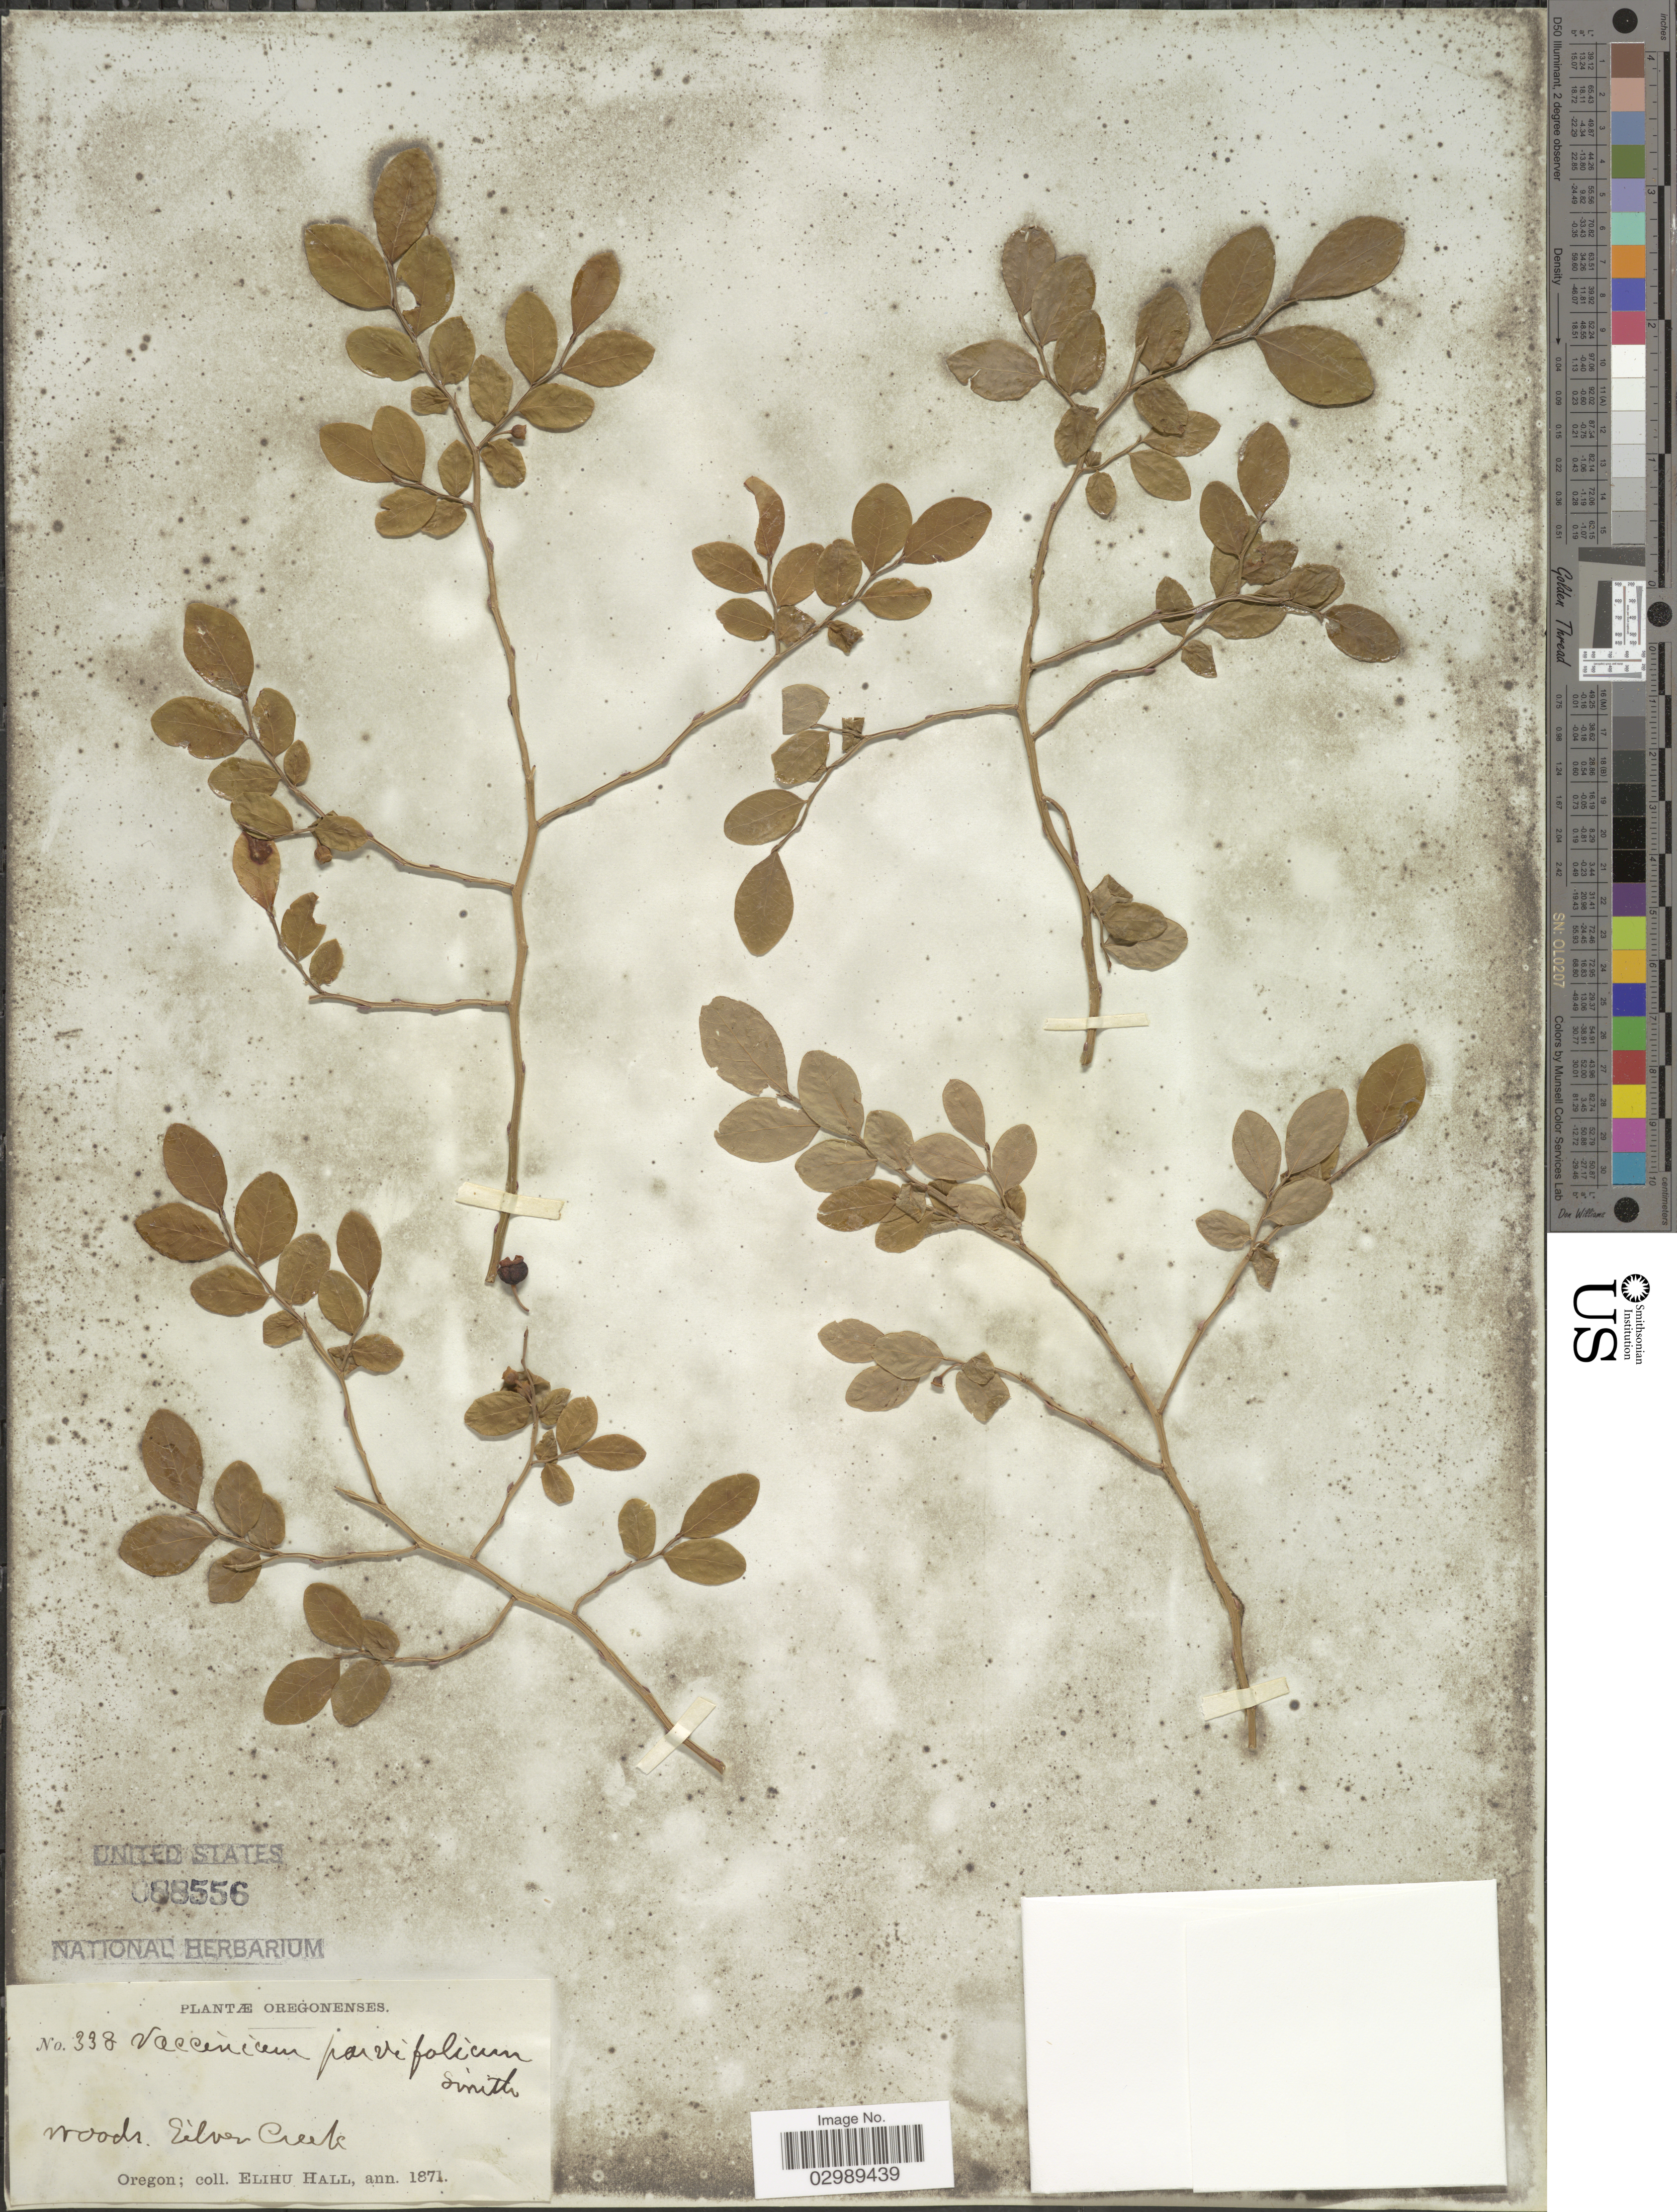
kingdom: Plantae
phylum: Tracheophyta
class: Magnoliopsida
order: Ericales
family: Ericaceae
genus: Vaccinium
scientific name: Vaccinium parvifolium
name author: Small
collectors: E. Hall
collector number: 338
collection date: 1871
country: United States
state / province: Oregon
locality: Silver Creek.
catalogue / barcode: US 88556